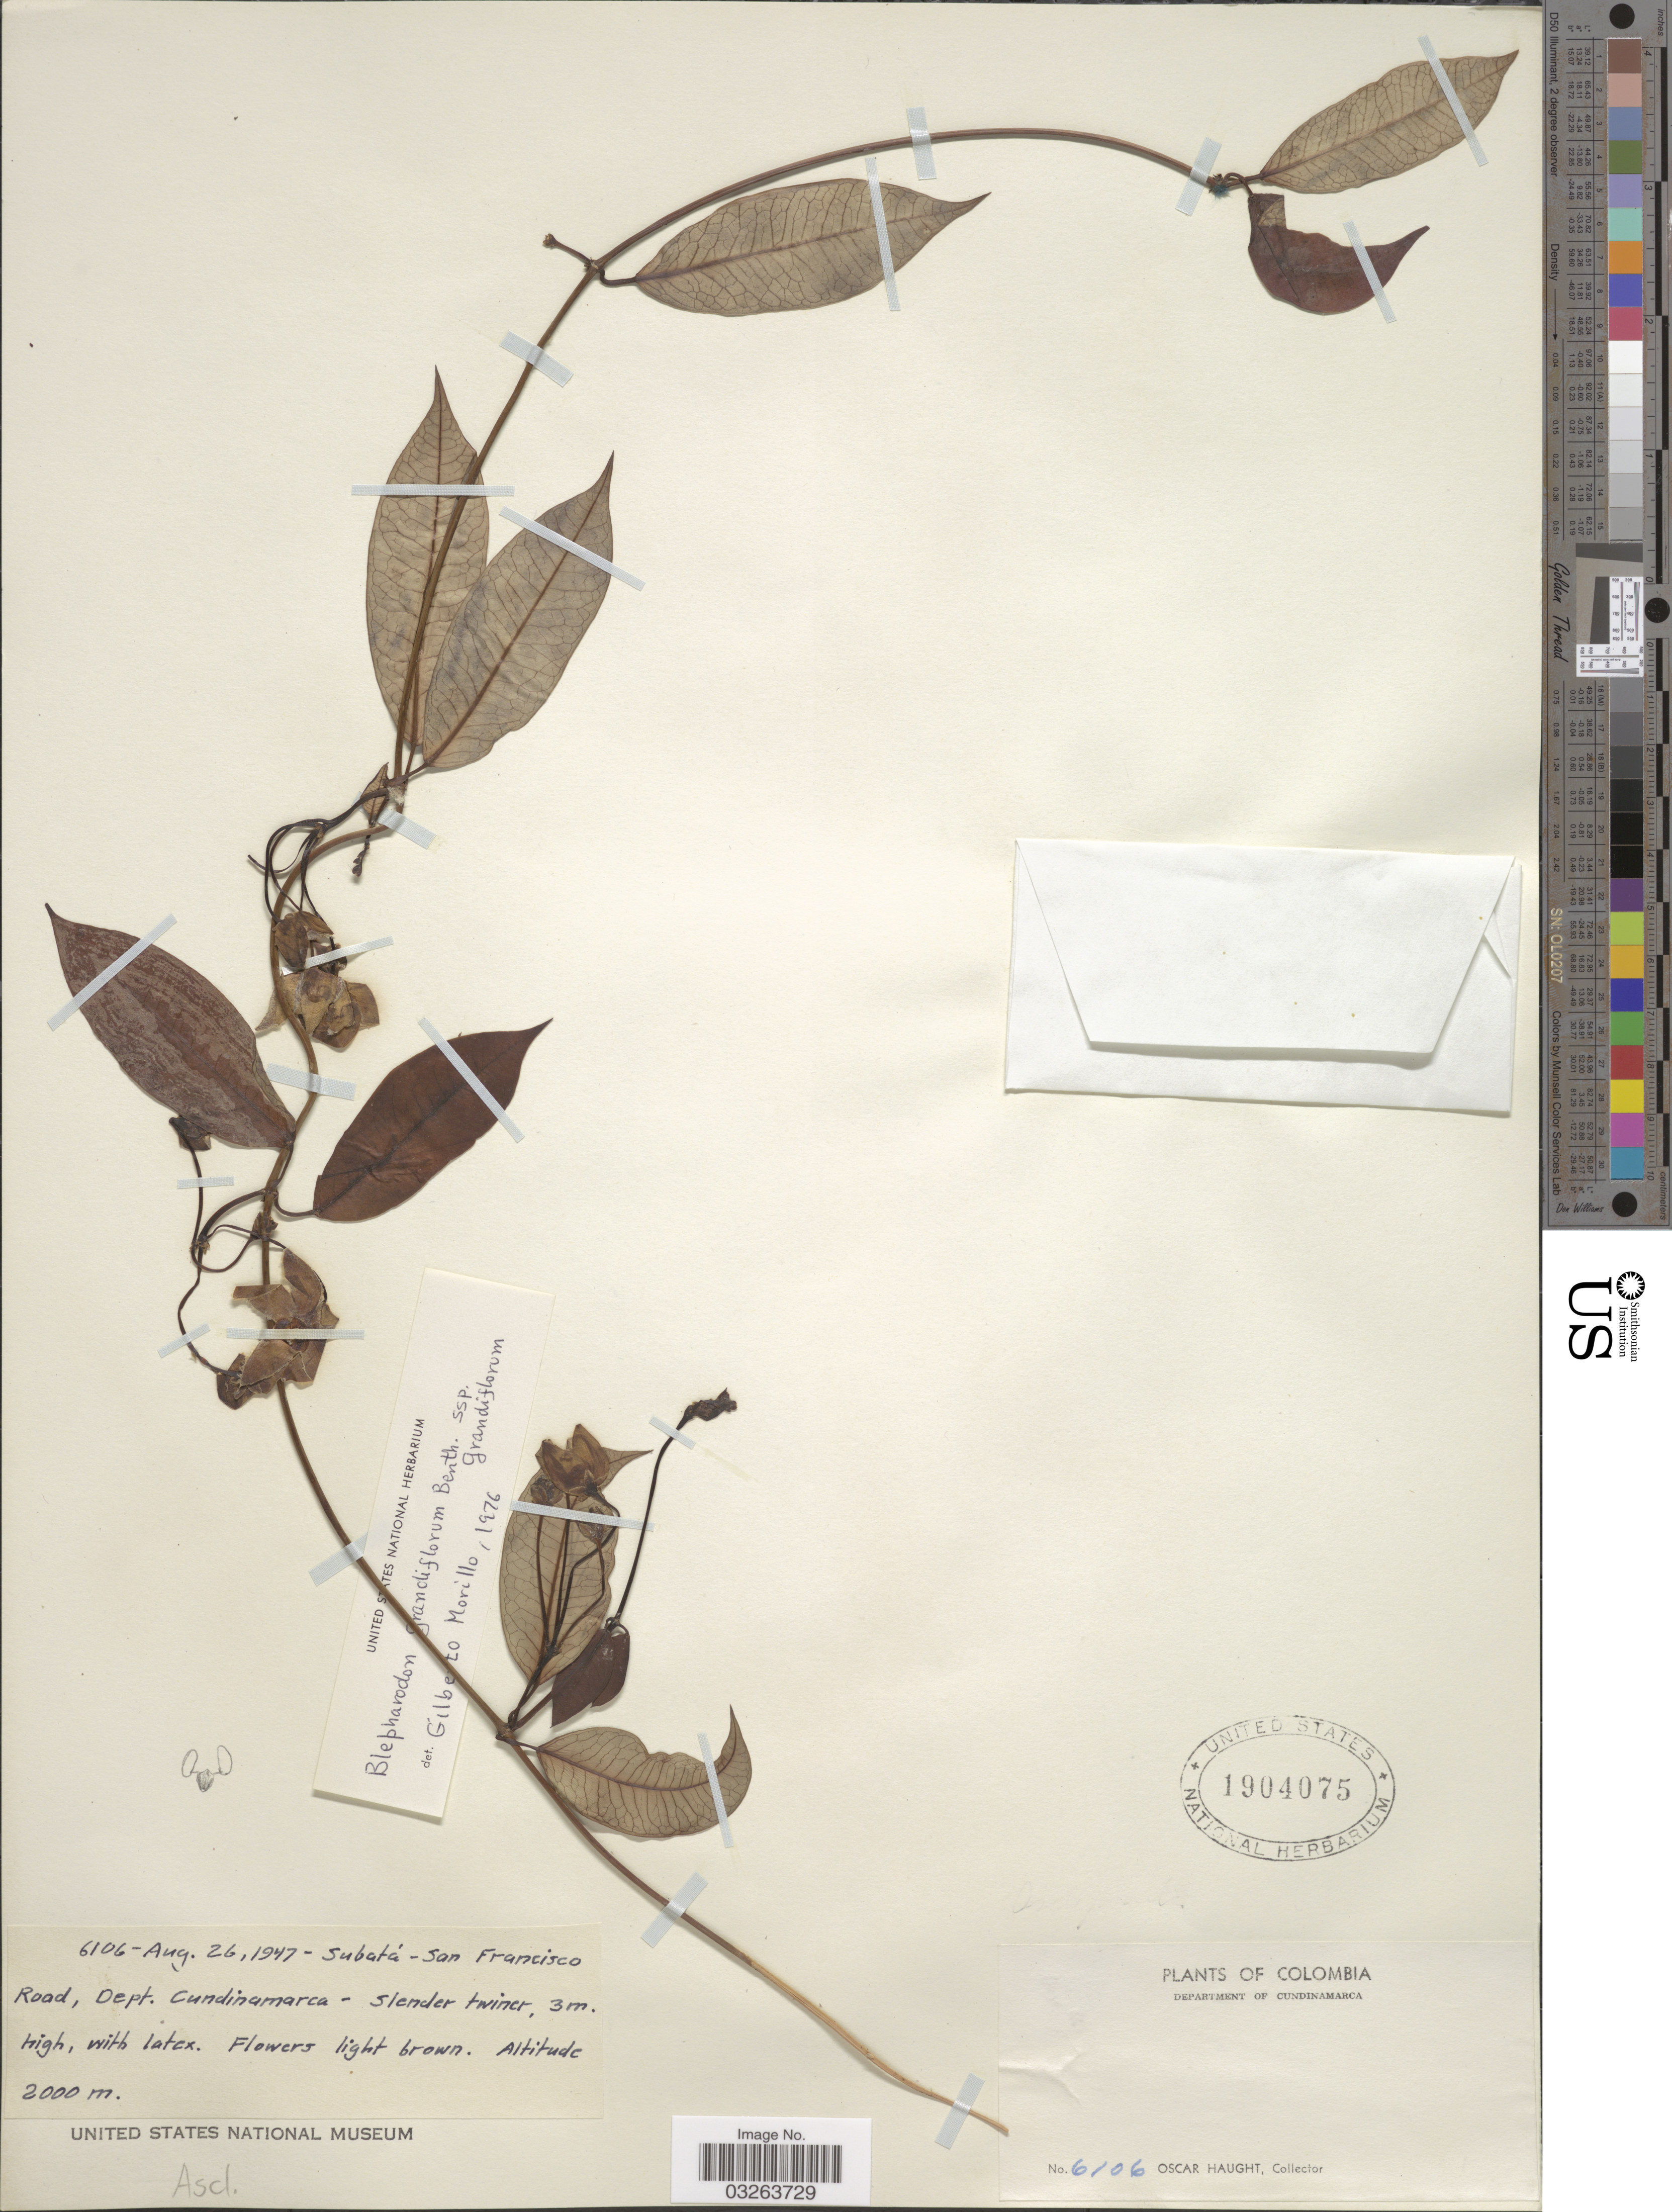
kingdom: Plantae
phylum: Tracheophyta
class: Magnoliopsida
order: Gentianales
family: Apocynaceae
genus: Blepharodon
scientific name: Blepharodon grandiflorum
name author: Benth.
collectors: O. Haught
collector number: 6106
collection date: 1947-08-26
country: Colombia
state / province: Cundinamarca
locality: Department of Cundinamarca. Subatá - San Francisco Road.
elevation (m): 2000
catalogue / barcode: US 1904075